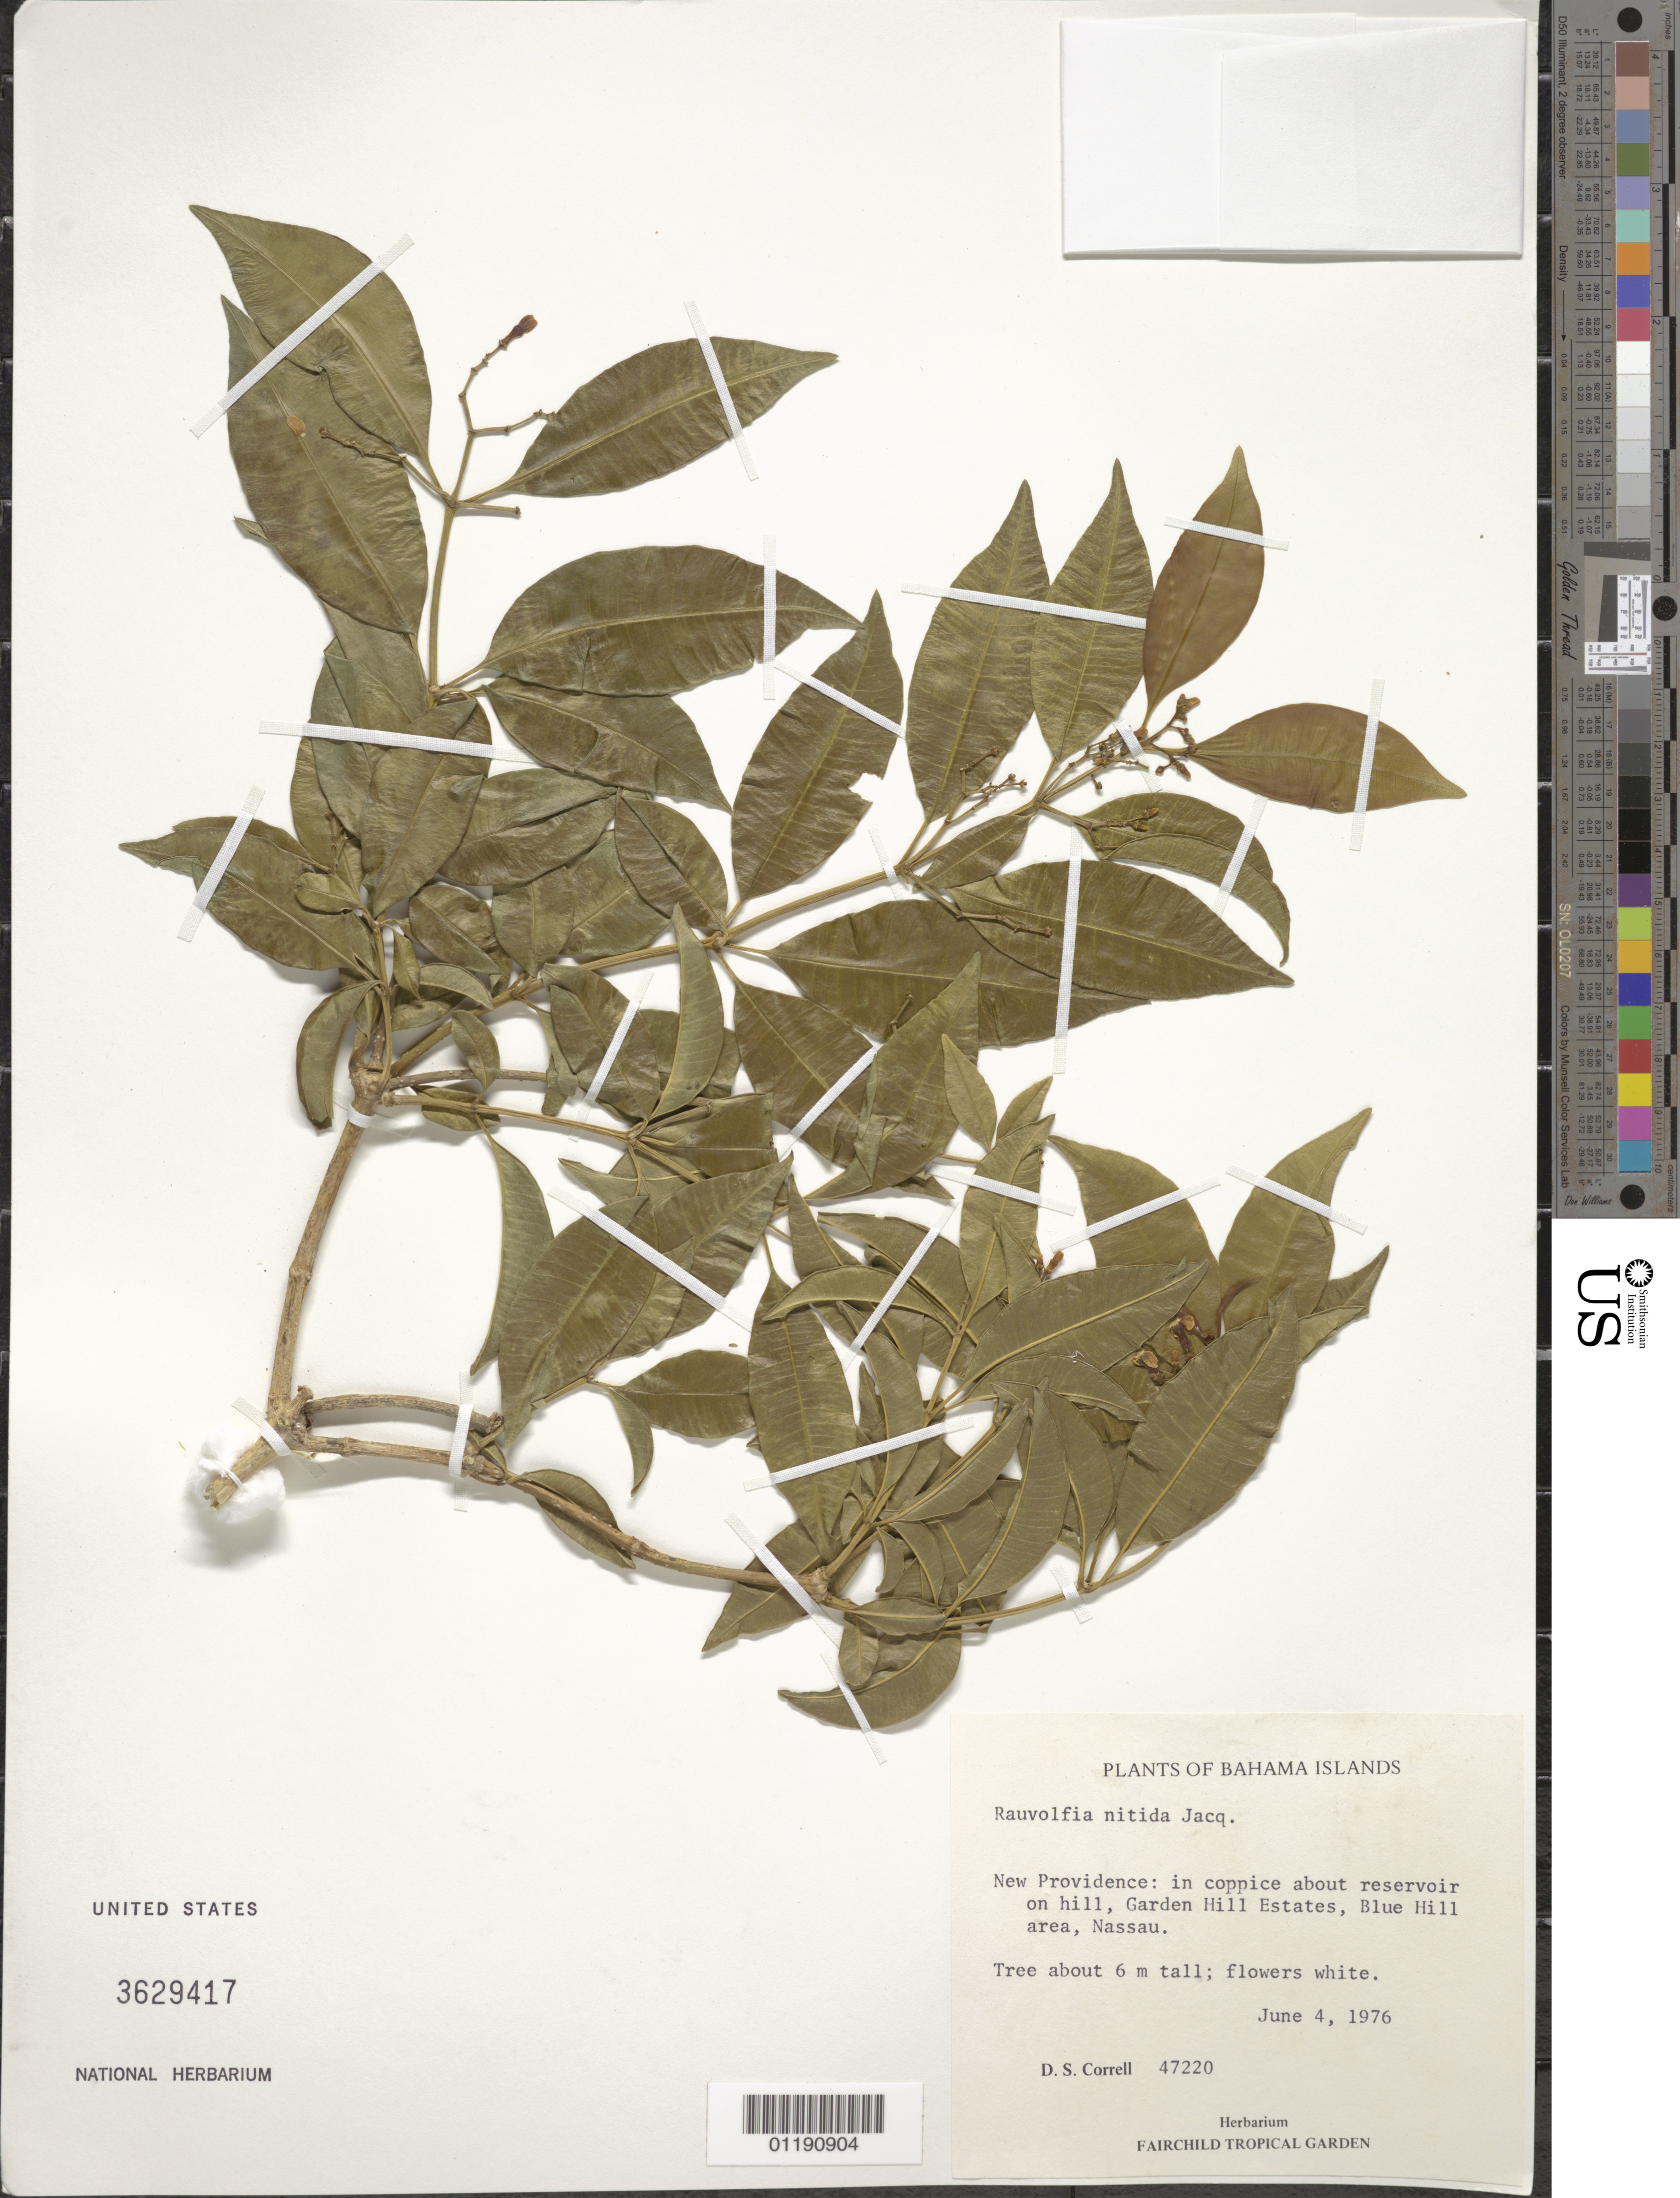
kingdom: Plantae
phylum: Tracheophyta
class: Magnoliopsida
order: Gentianales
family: Apocynaceae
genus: Rauvolfia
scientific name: Rauvolfia nitida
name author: Jacq.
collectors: D. S. Correll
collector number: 47220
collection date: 1976-06-04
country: Bahamas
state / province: New Providence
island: New Providence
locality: New Providence: in coppice about reservoir on hill, Garden Hill Estates, Blue Hill area, Nassau.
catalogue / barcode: US 3629417